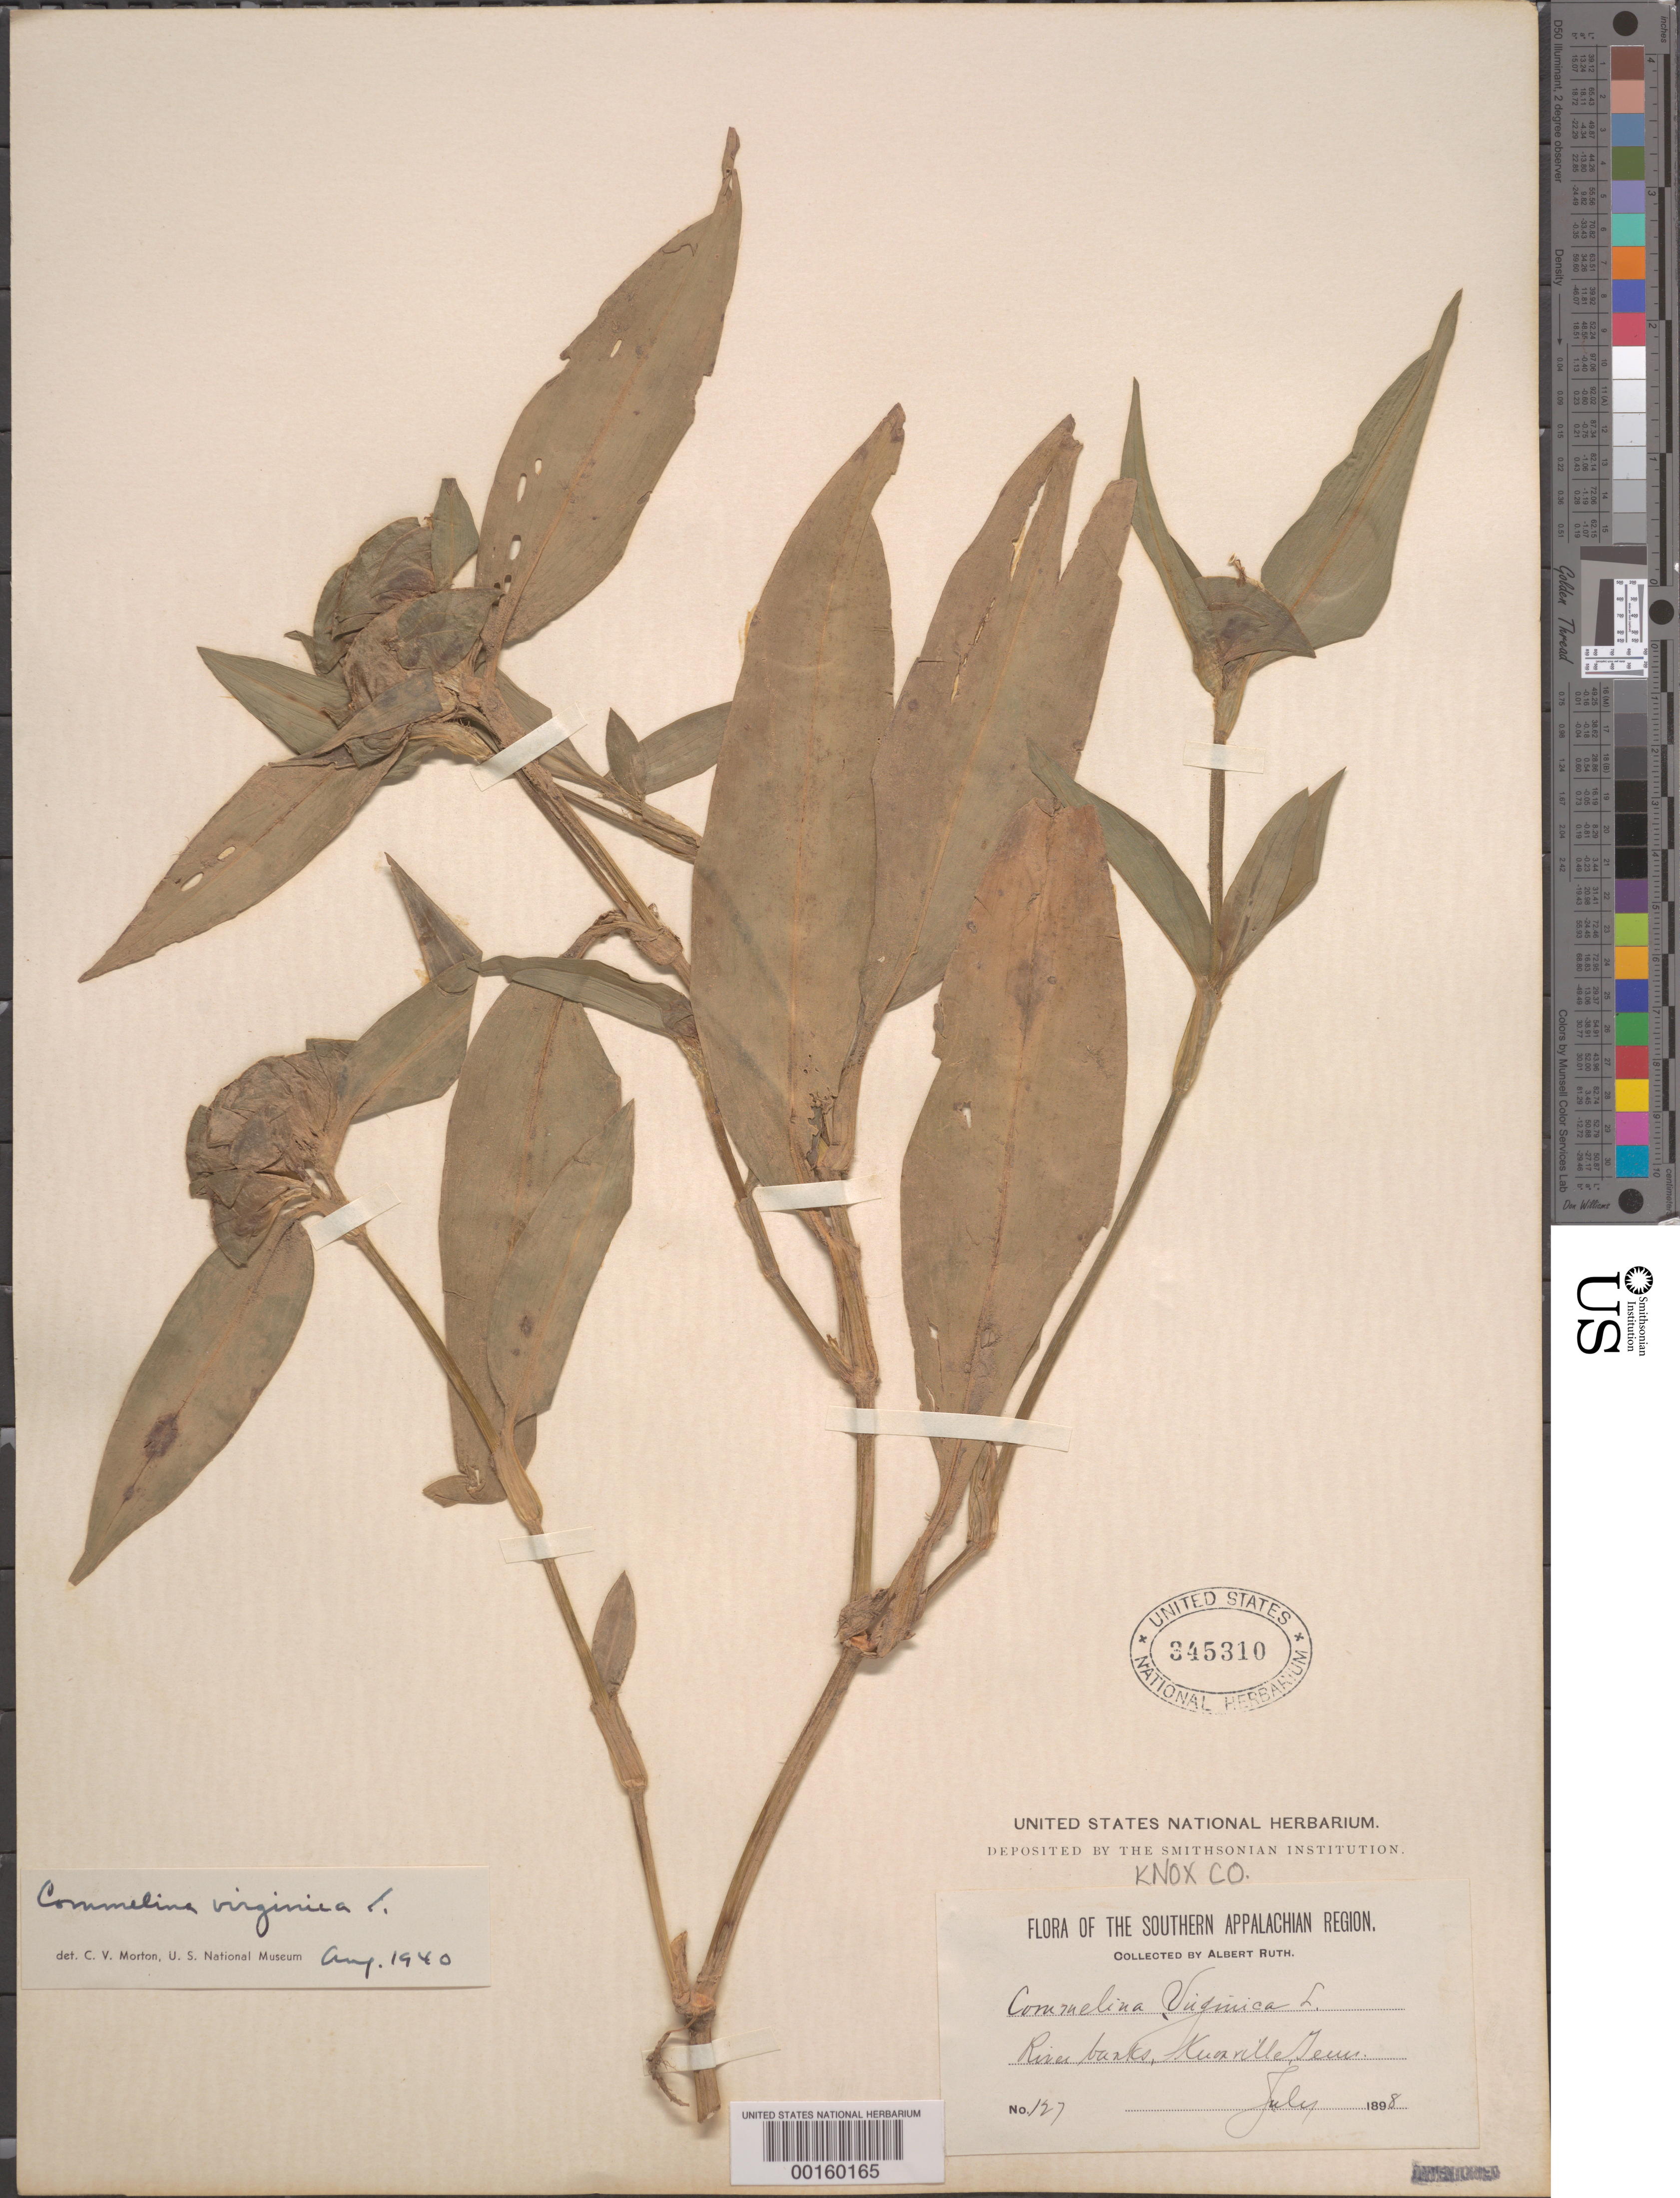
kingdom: Plantae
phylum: Tracheophyta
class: Liliopsida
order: Commelinales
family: Commelinaceae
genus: Commelina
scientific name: Commelina virginica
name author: L.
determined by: Morton, C. V.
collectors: A. Ruth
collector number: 127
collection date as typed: Jul 1898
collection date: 1898-07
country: United States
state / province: Tennessee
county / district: Knox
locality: Knoxville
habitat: River bank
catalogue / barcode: US 345310